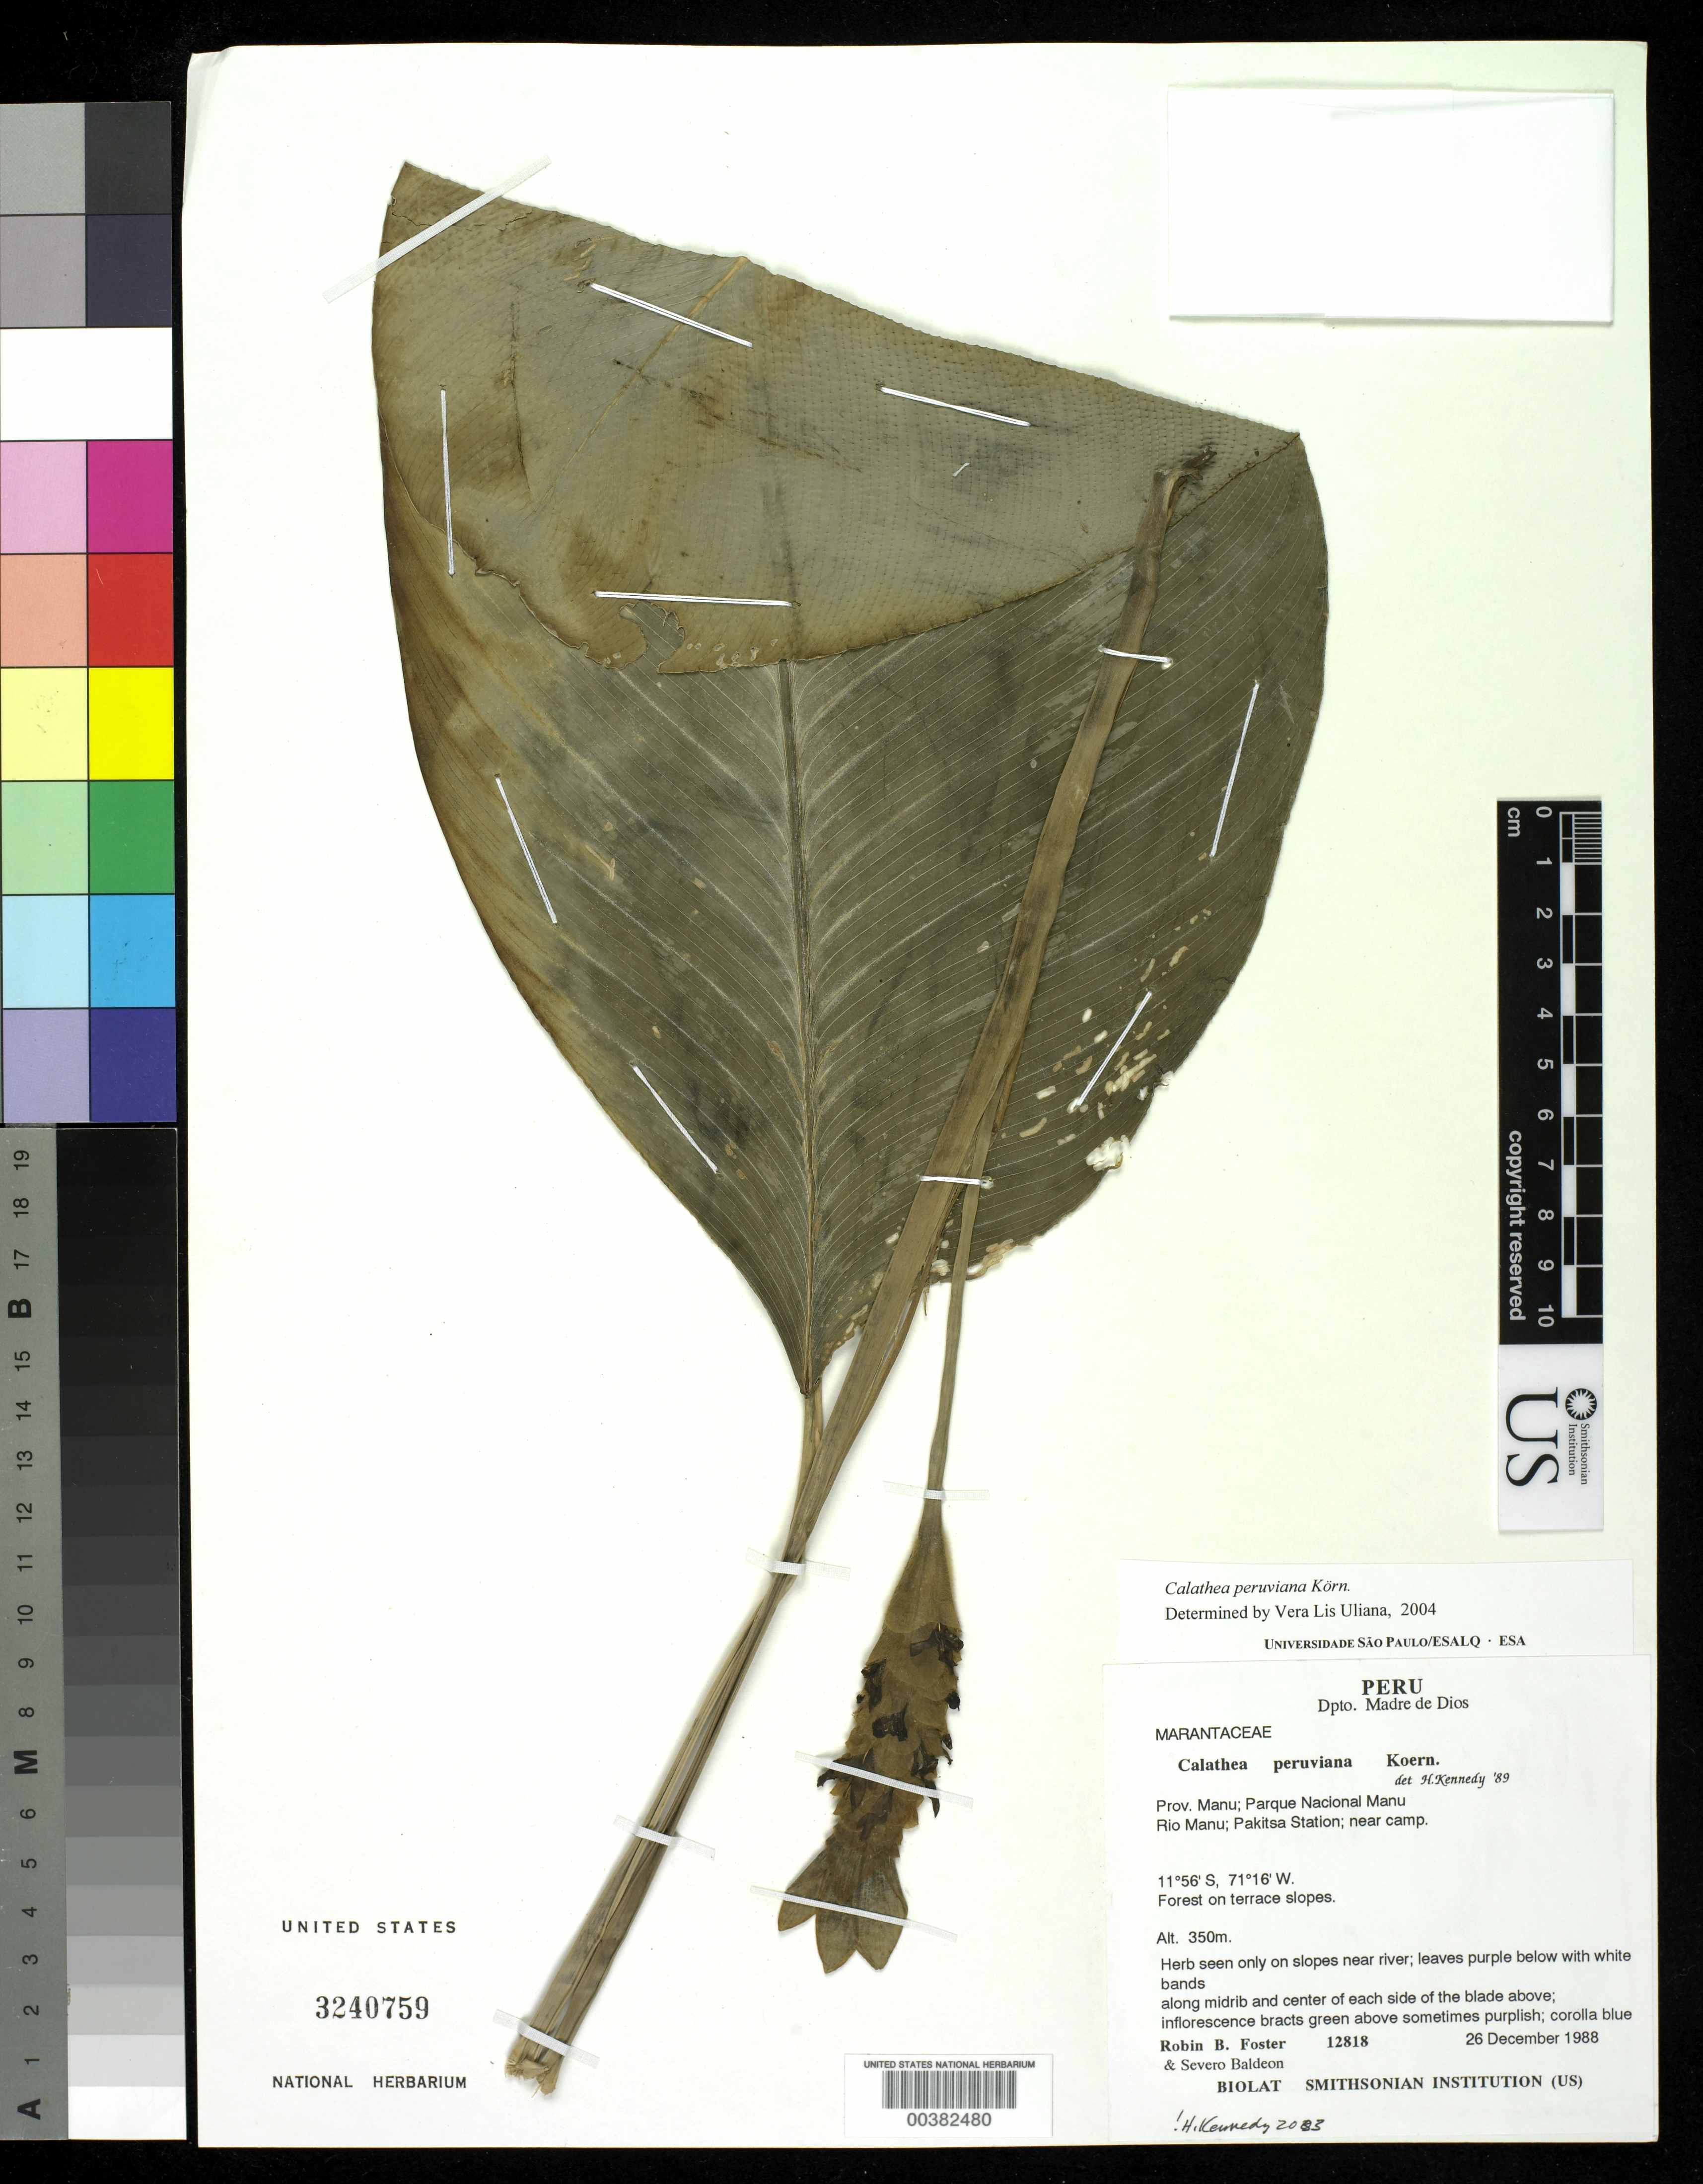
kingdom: Plantae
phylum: Tracheophyta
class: Liliopsida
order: Zingiberales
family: Marantaceae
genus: Goeppertia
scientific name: Goeppertia peruviana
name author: (Körn.) Borchs. & S. Suárez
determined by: Strong, M. T., (US), Smithsonian Institution - National Museum of Natural History (UNITED STATES)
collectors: R. Foster & S. Baldeon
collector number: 12818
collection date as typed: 26 Dec 1988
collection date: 1988-12-26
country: Peru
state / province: Madre de Dios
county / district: Manú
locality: Parque nacional manu; rio manu, pakitsa station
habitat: Forest on terrace slopes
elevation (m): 107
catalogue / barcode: US 3240759